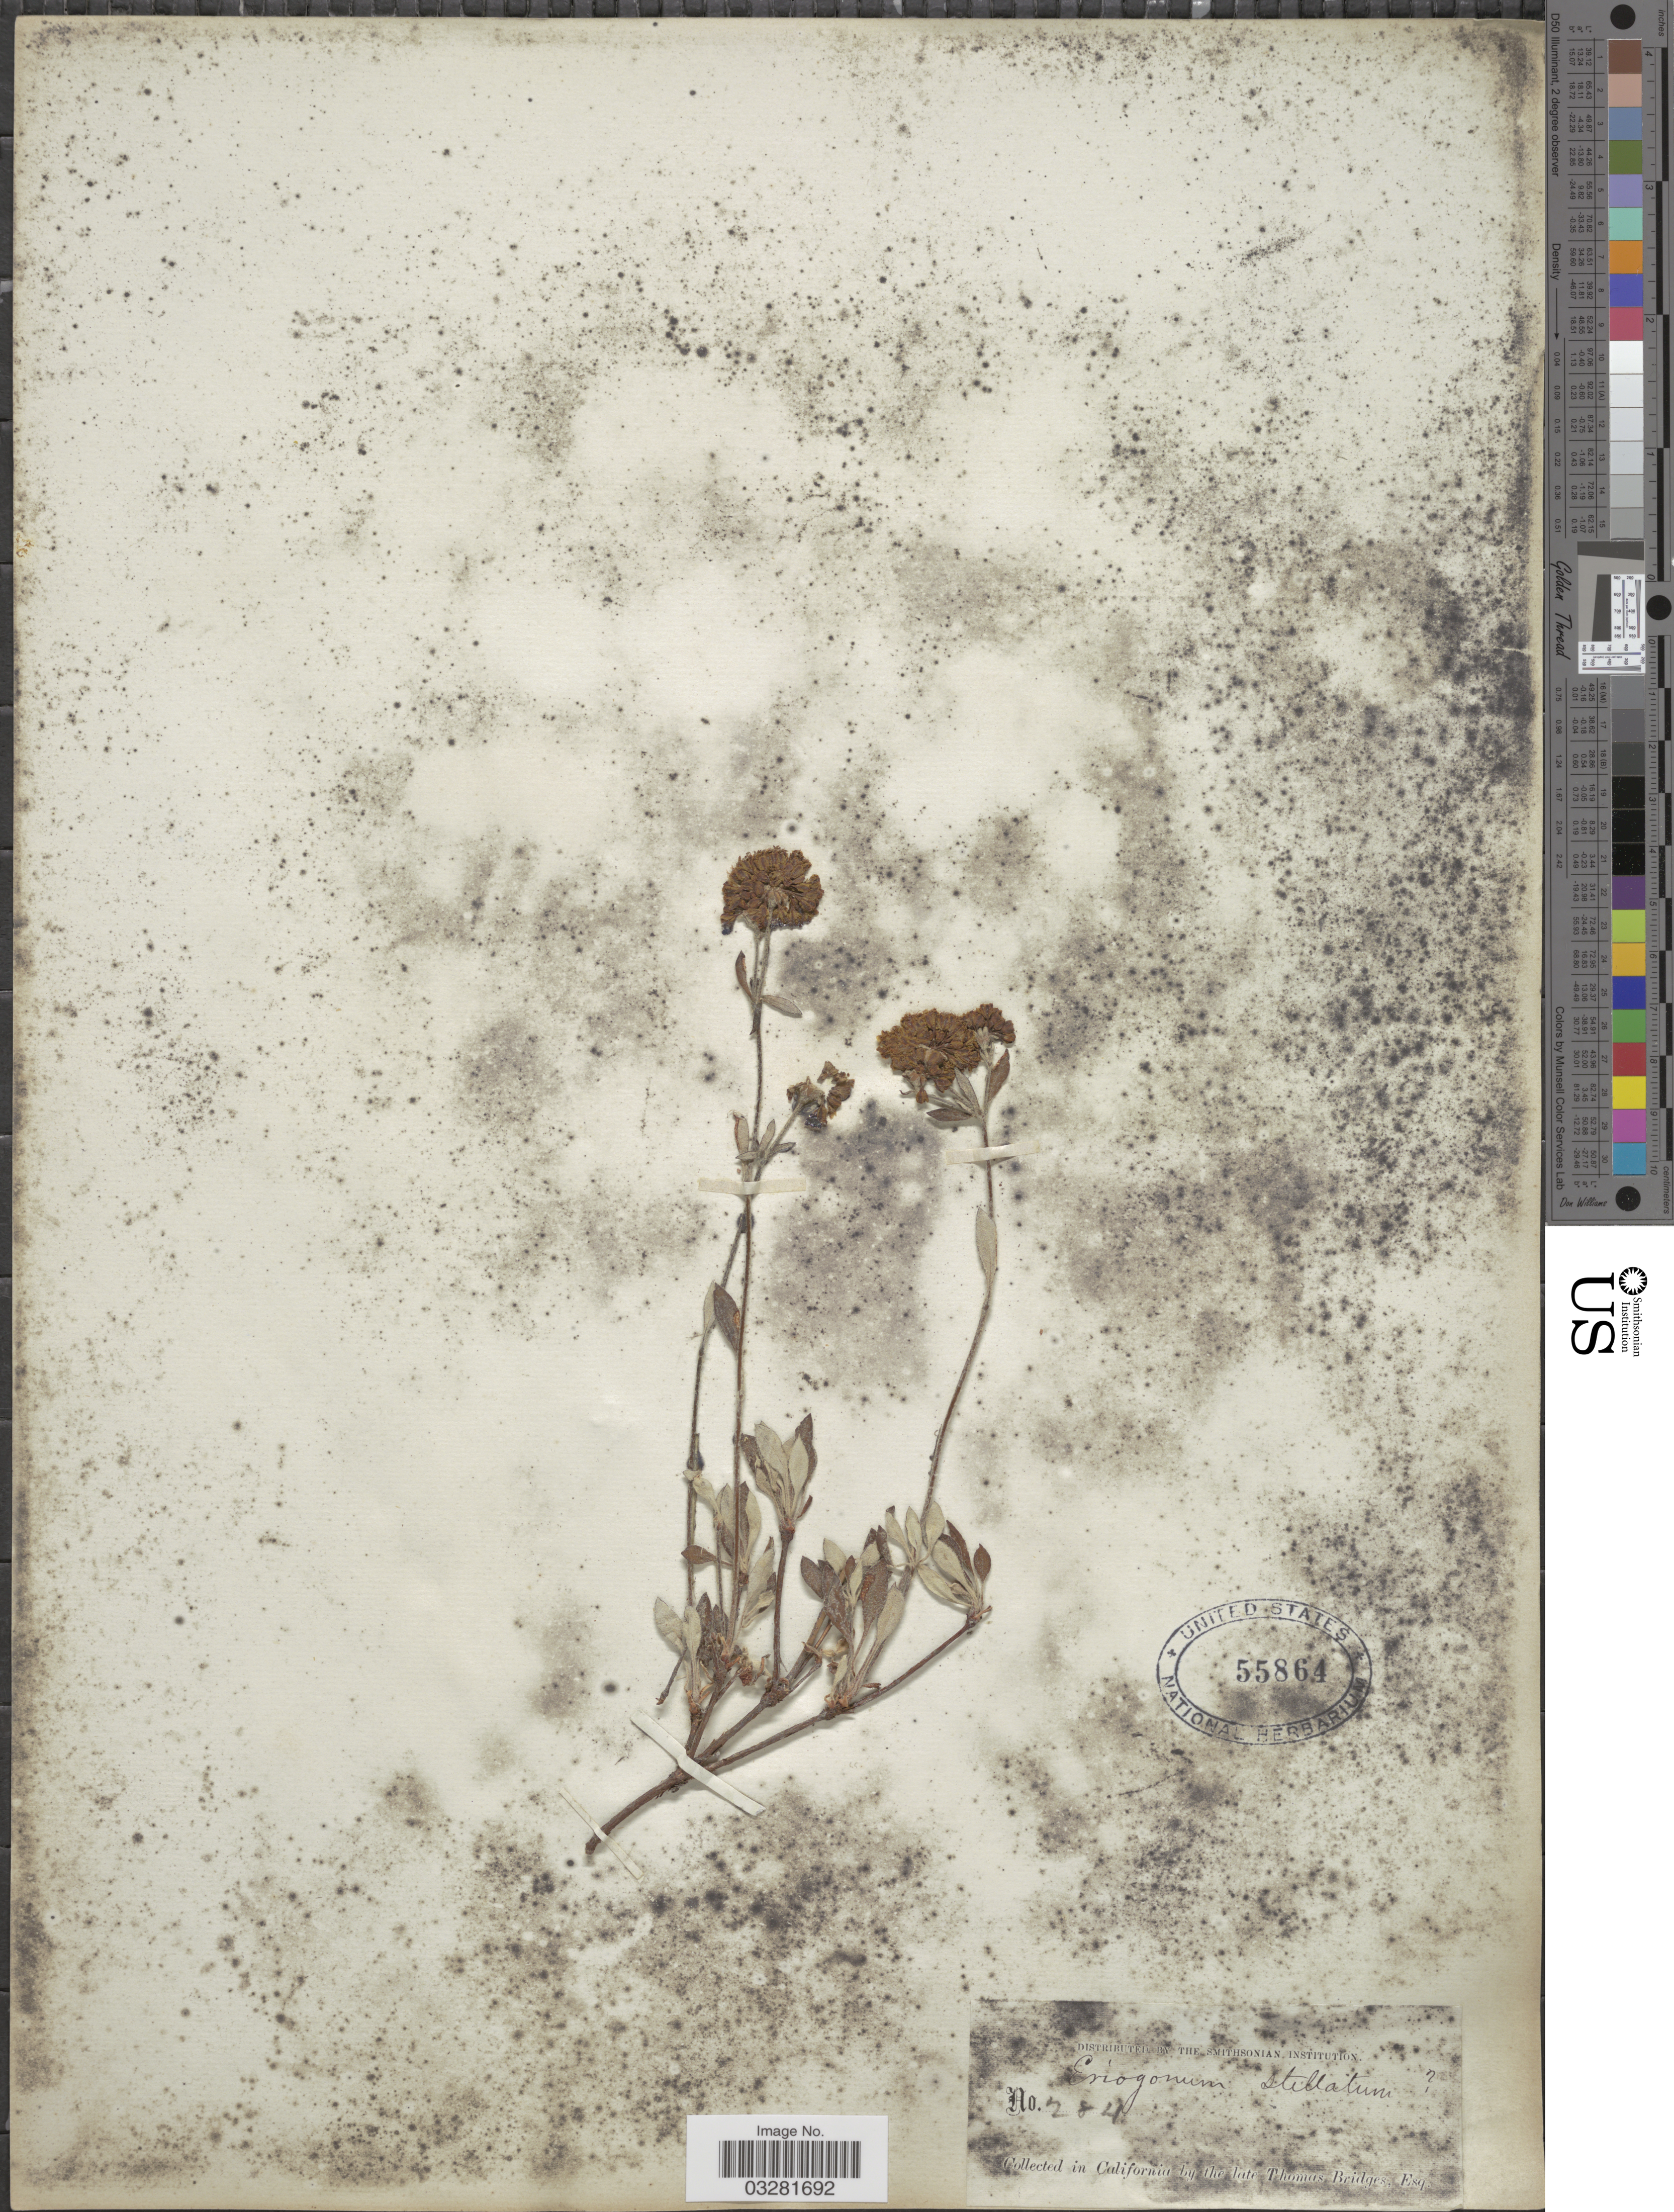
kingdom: Plantae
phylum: Tracheophyta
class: Magnoliopsida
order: Caryophyllales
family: Polygonaceae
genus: Eriogonum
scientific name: Eriogonum umbellatum var. stellatum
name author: (Benth.) M.E. Jones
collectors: T. Bridges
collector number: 284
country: United States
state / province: California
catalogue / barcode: US 55864